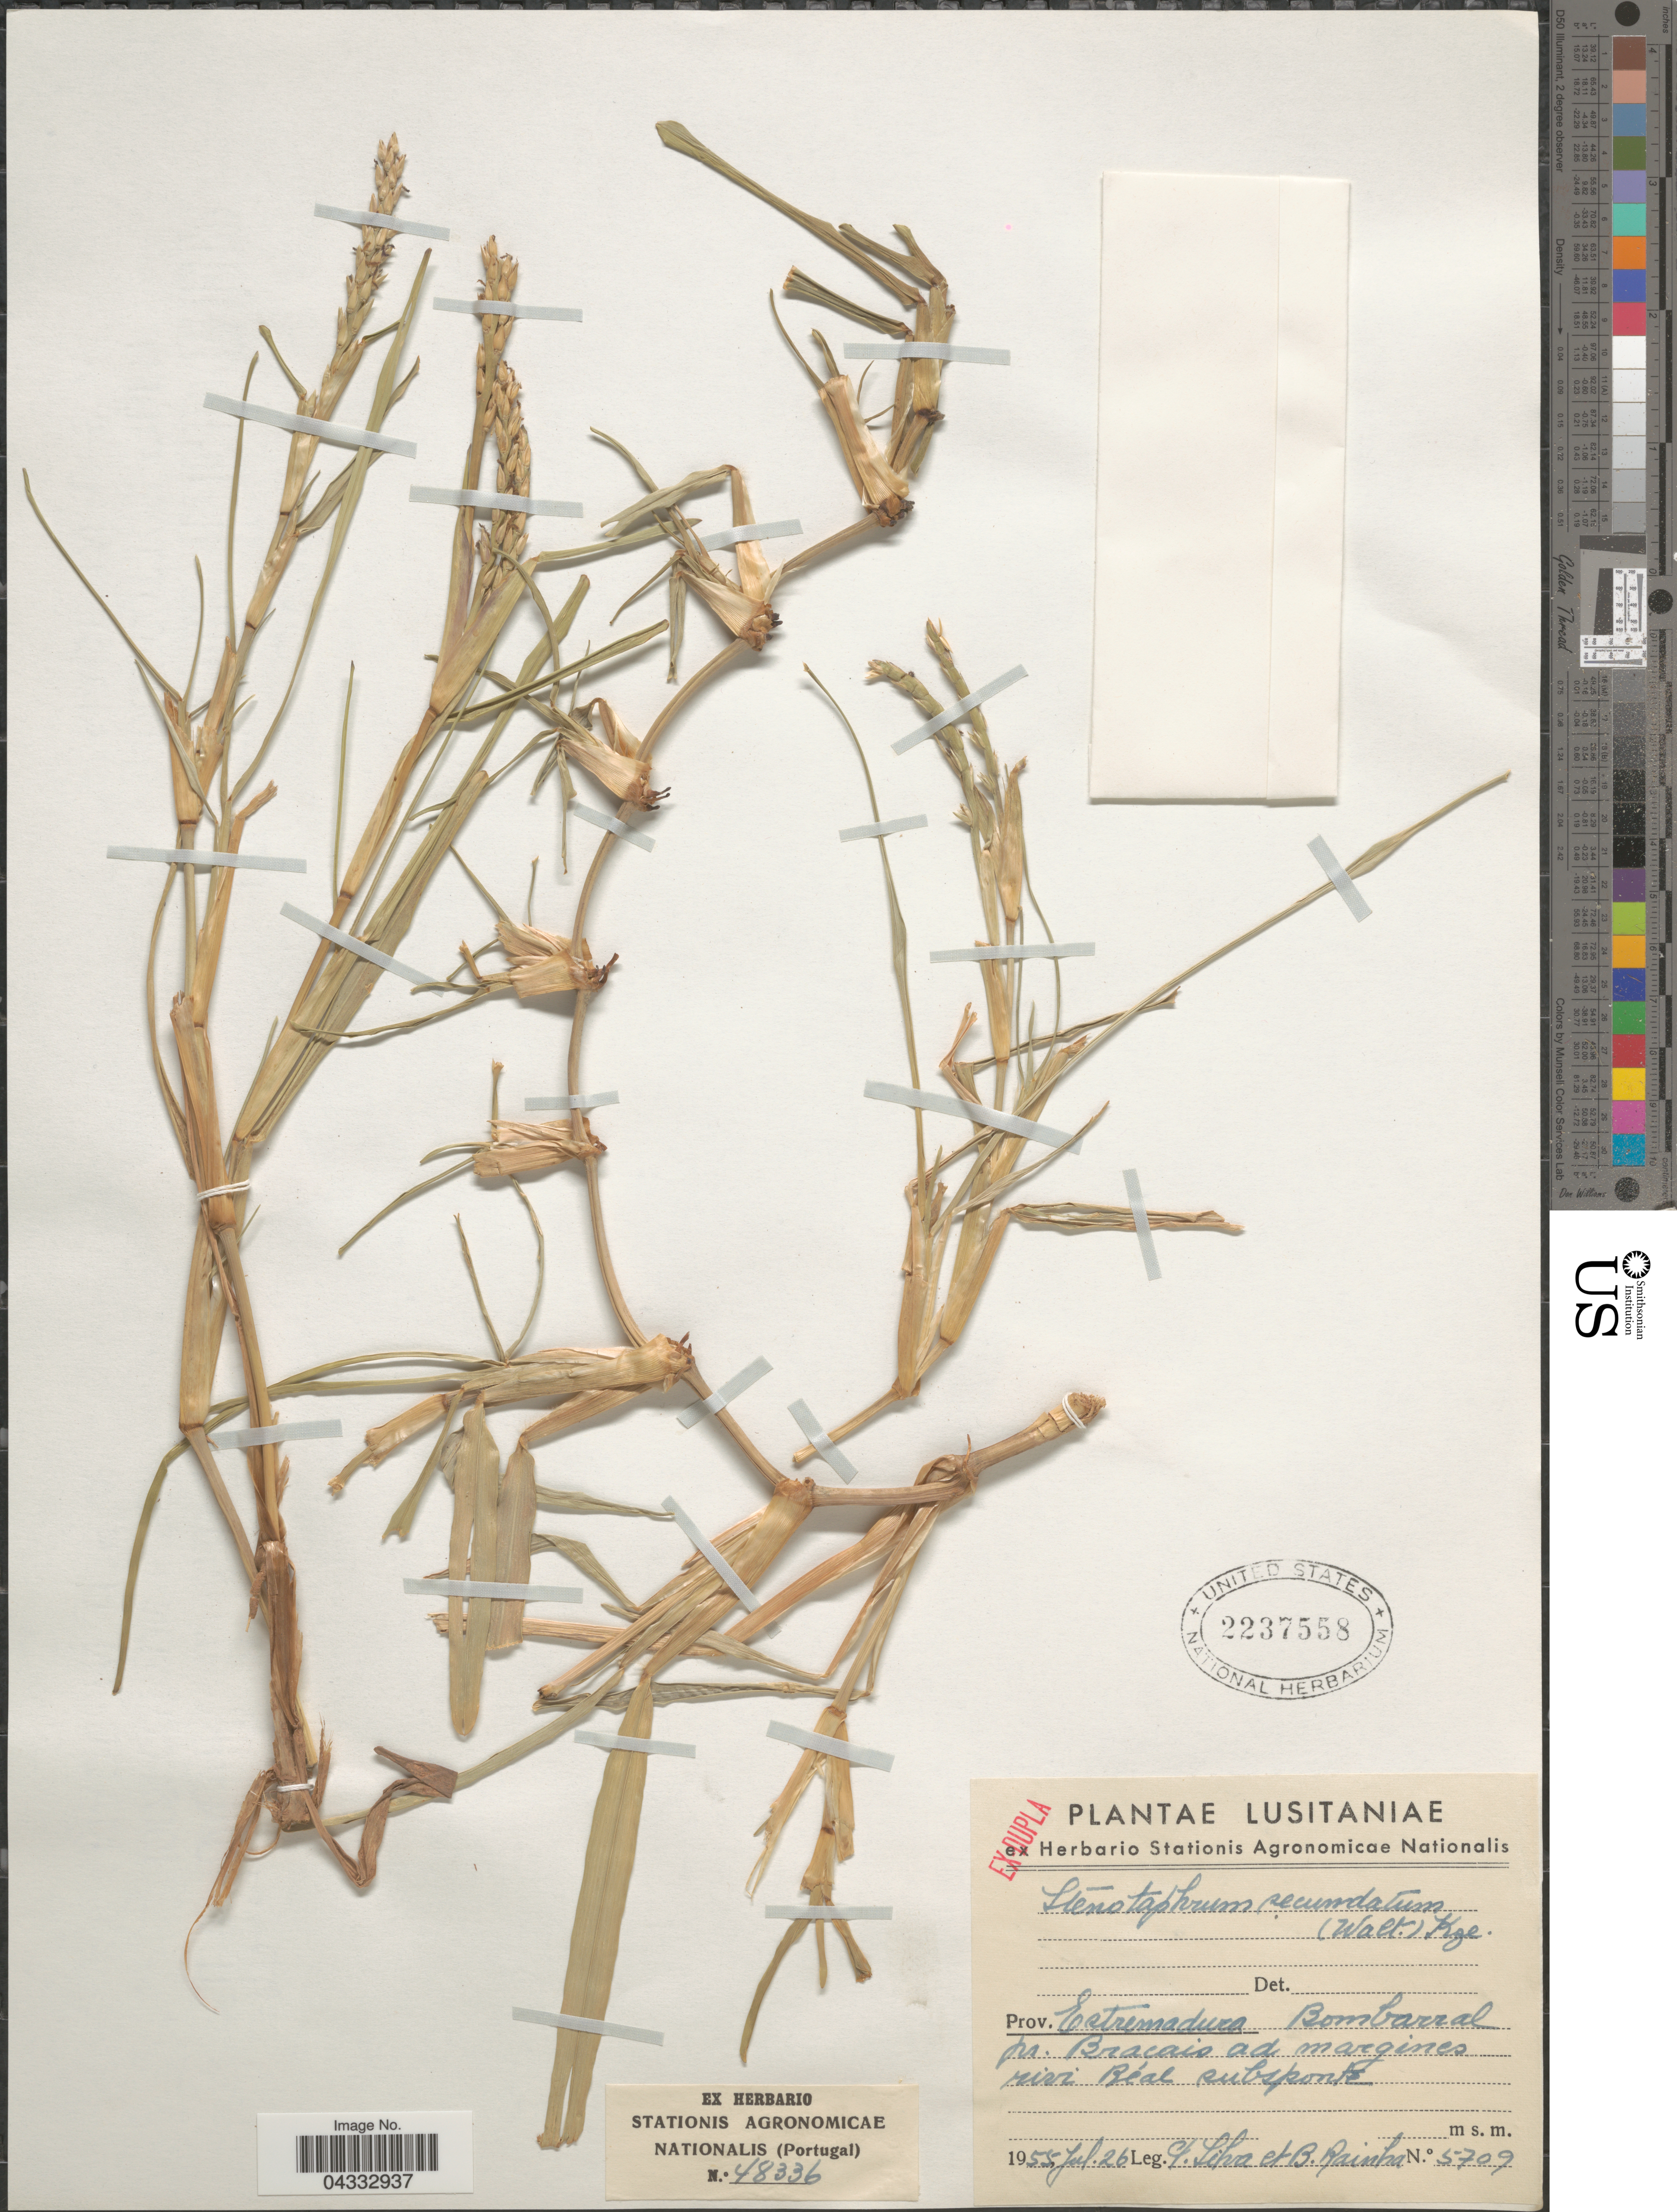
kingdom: Plantae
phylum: Tracheophyta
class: Liliopsida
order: Poales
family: Poaceae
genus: Stenotaphrum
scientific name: Stenotaphrum secundatum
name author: (Walter) Kuntze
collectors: G. Siha & B. Rainha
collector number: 5709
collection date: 1955-07-26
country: Portugal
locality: Lusitaniae. Prov. Estremadura. Bombarral pr. Bracais ad margines rivi Réal subsponte.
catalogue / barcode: US 2237558